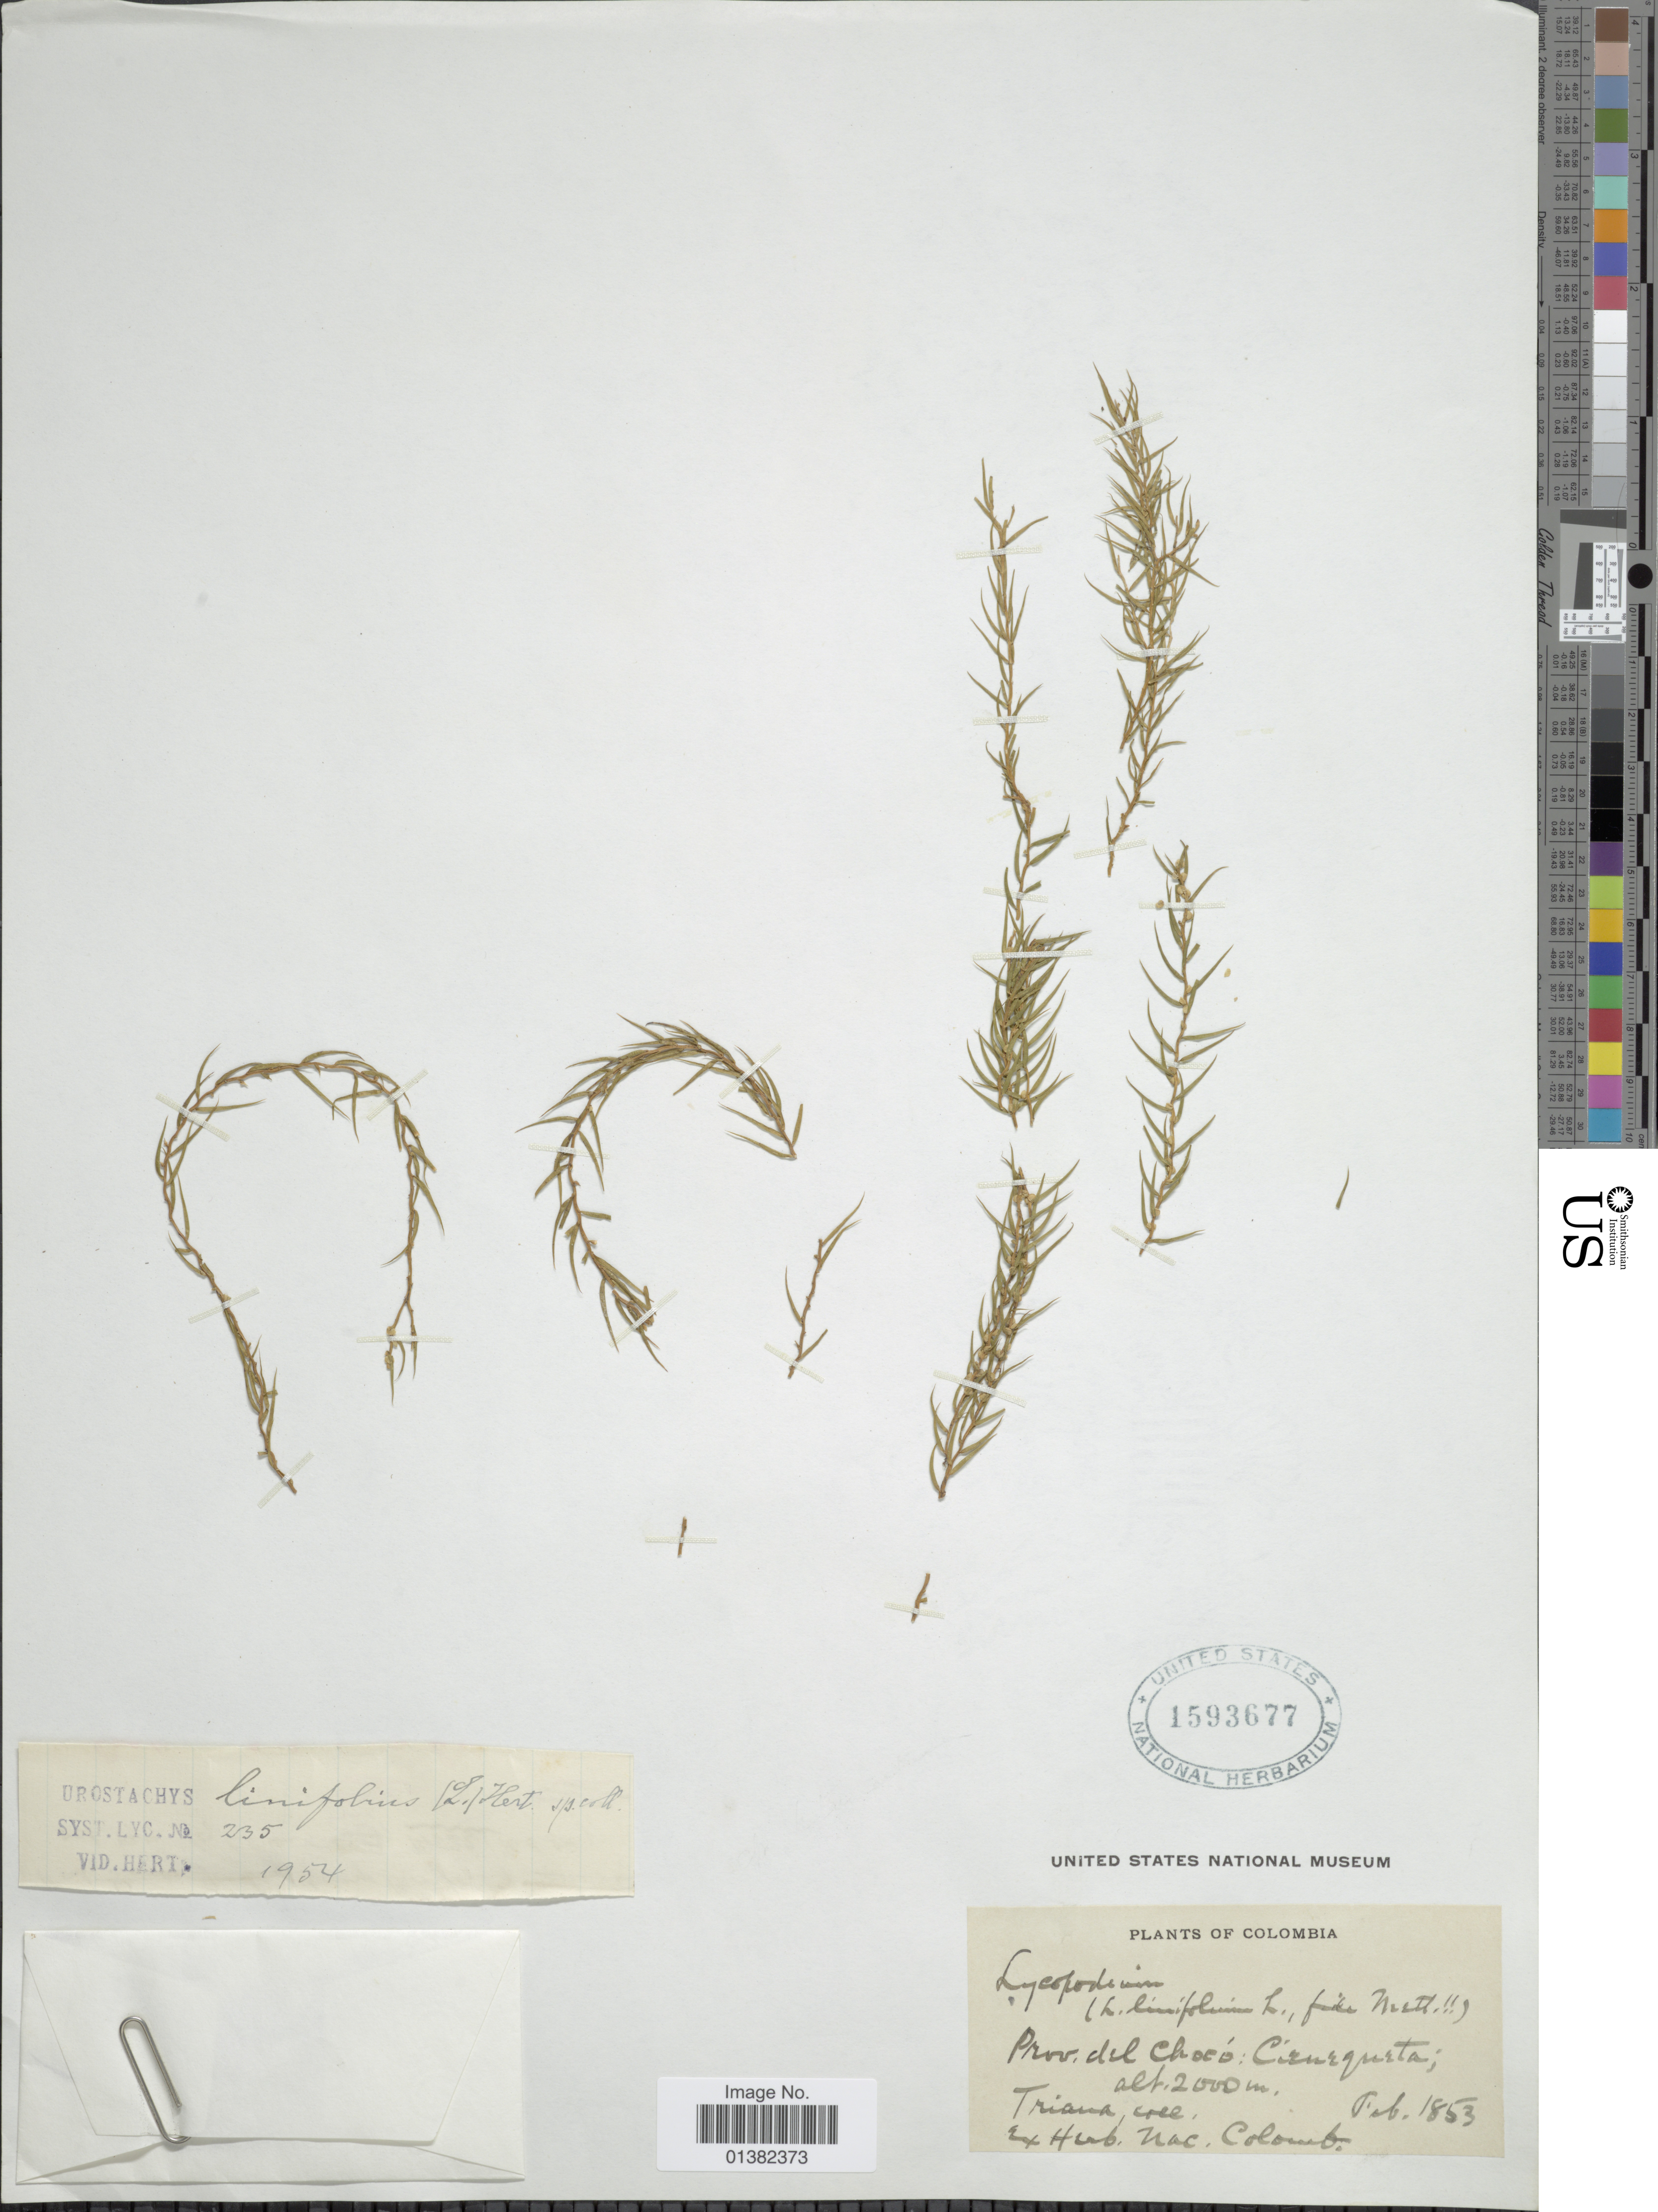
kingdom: Plantae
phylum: Tracheophyta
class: Lycopodiopsida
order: Lycopodiales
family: Lycopodiaceae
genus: Phlegmariurus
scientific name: Phlegmariurus linifolius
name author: (L.) B. Øllg.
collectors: Triana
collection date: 1853-02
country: Colombia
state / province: Chocó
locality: Ciruequeta [interpreted]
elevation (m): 2000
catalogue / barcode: US 1593677